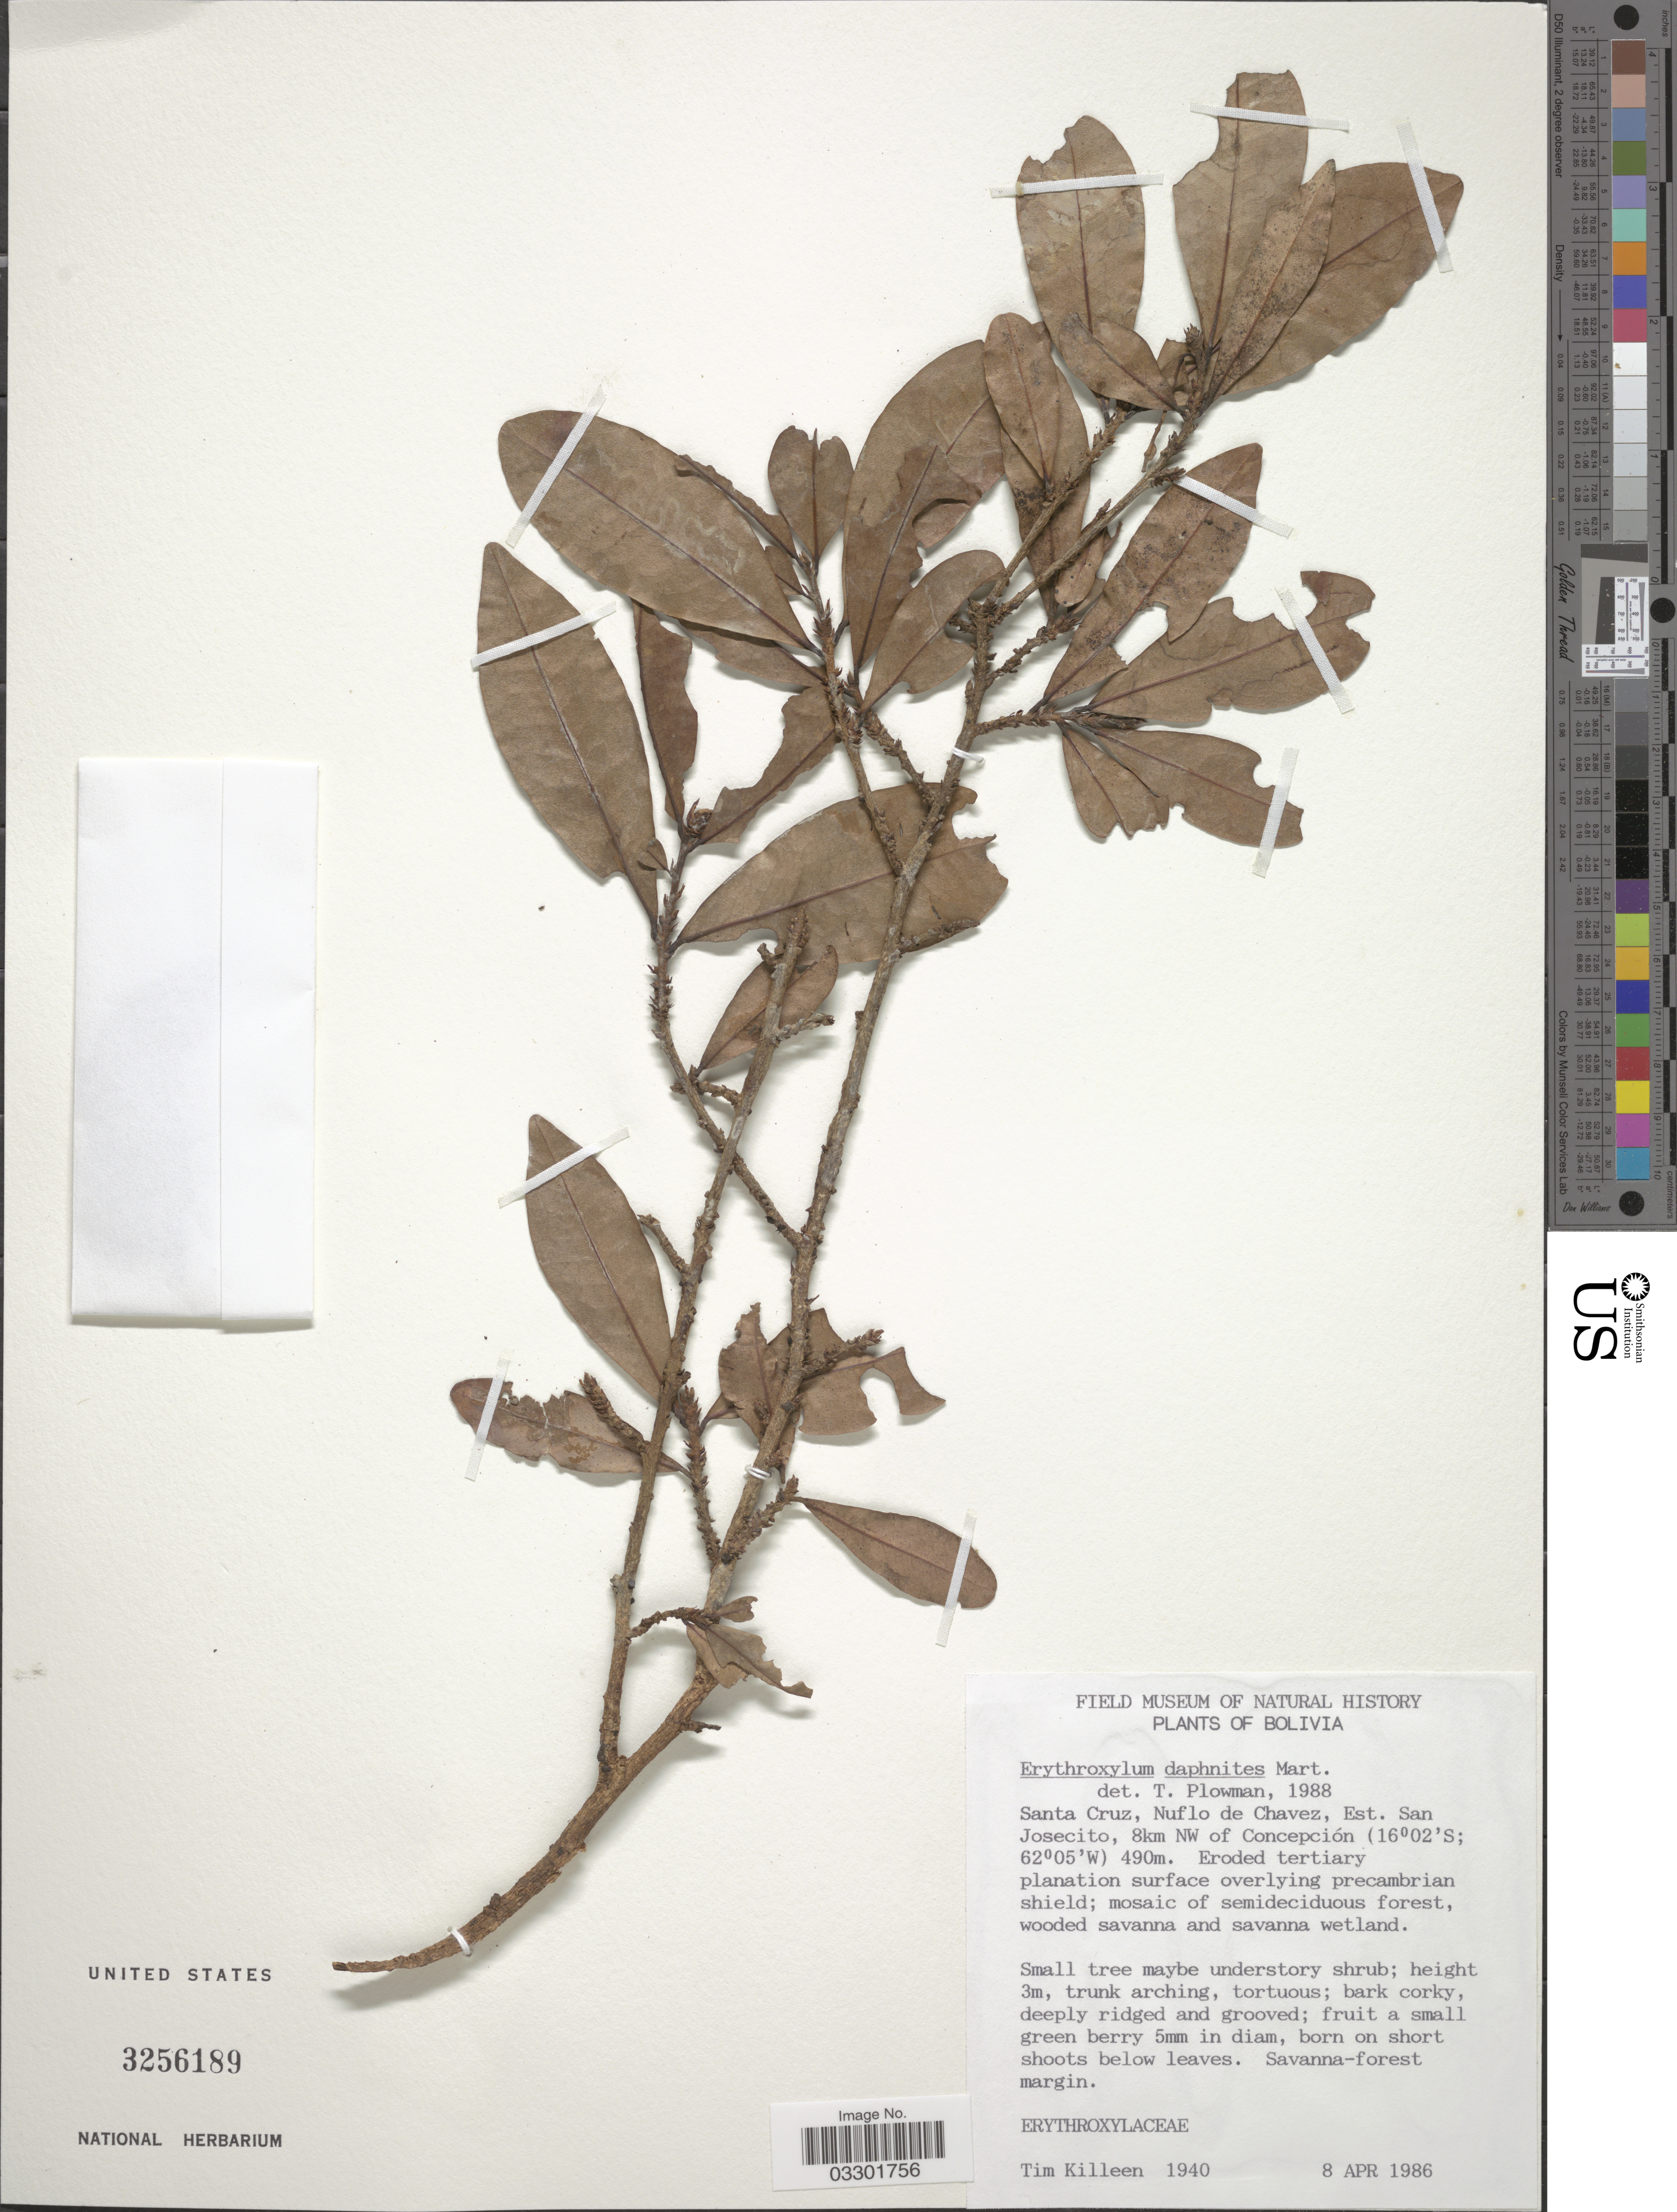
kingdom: Plantae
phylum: Tracheophyta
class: Magnoliopsida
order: Malpighiales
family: Erythroxylaceae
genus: Erythroxylum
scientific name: Erythroxylum daphnites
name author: Mart.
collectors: T. J. Killeen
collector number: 1940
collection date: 1986-04-08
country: Bolivia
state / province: Santa Cruz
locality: Nuflo de Chavez, Est. San Josecito, 8km of Concepción.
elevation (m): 490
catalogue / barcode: US 3256189